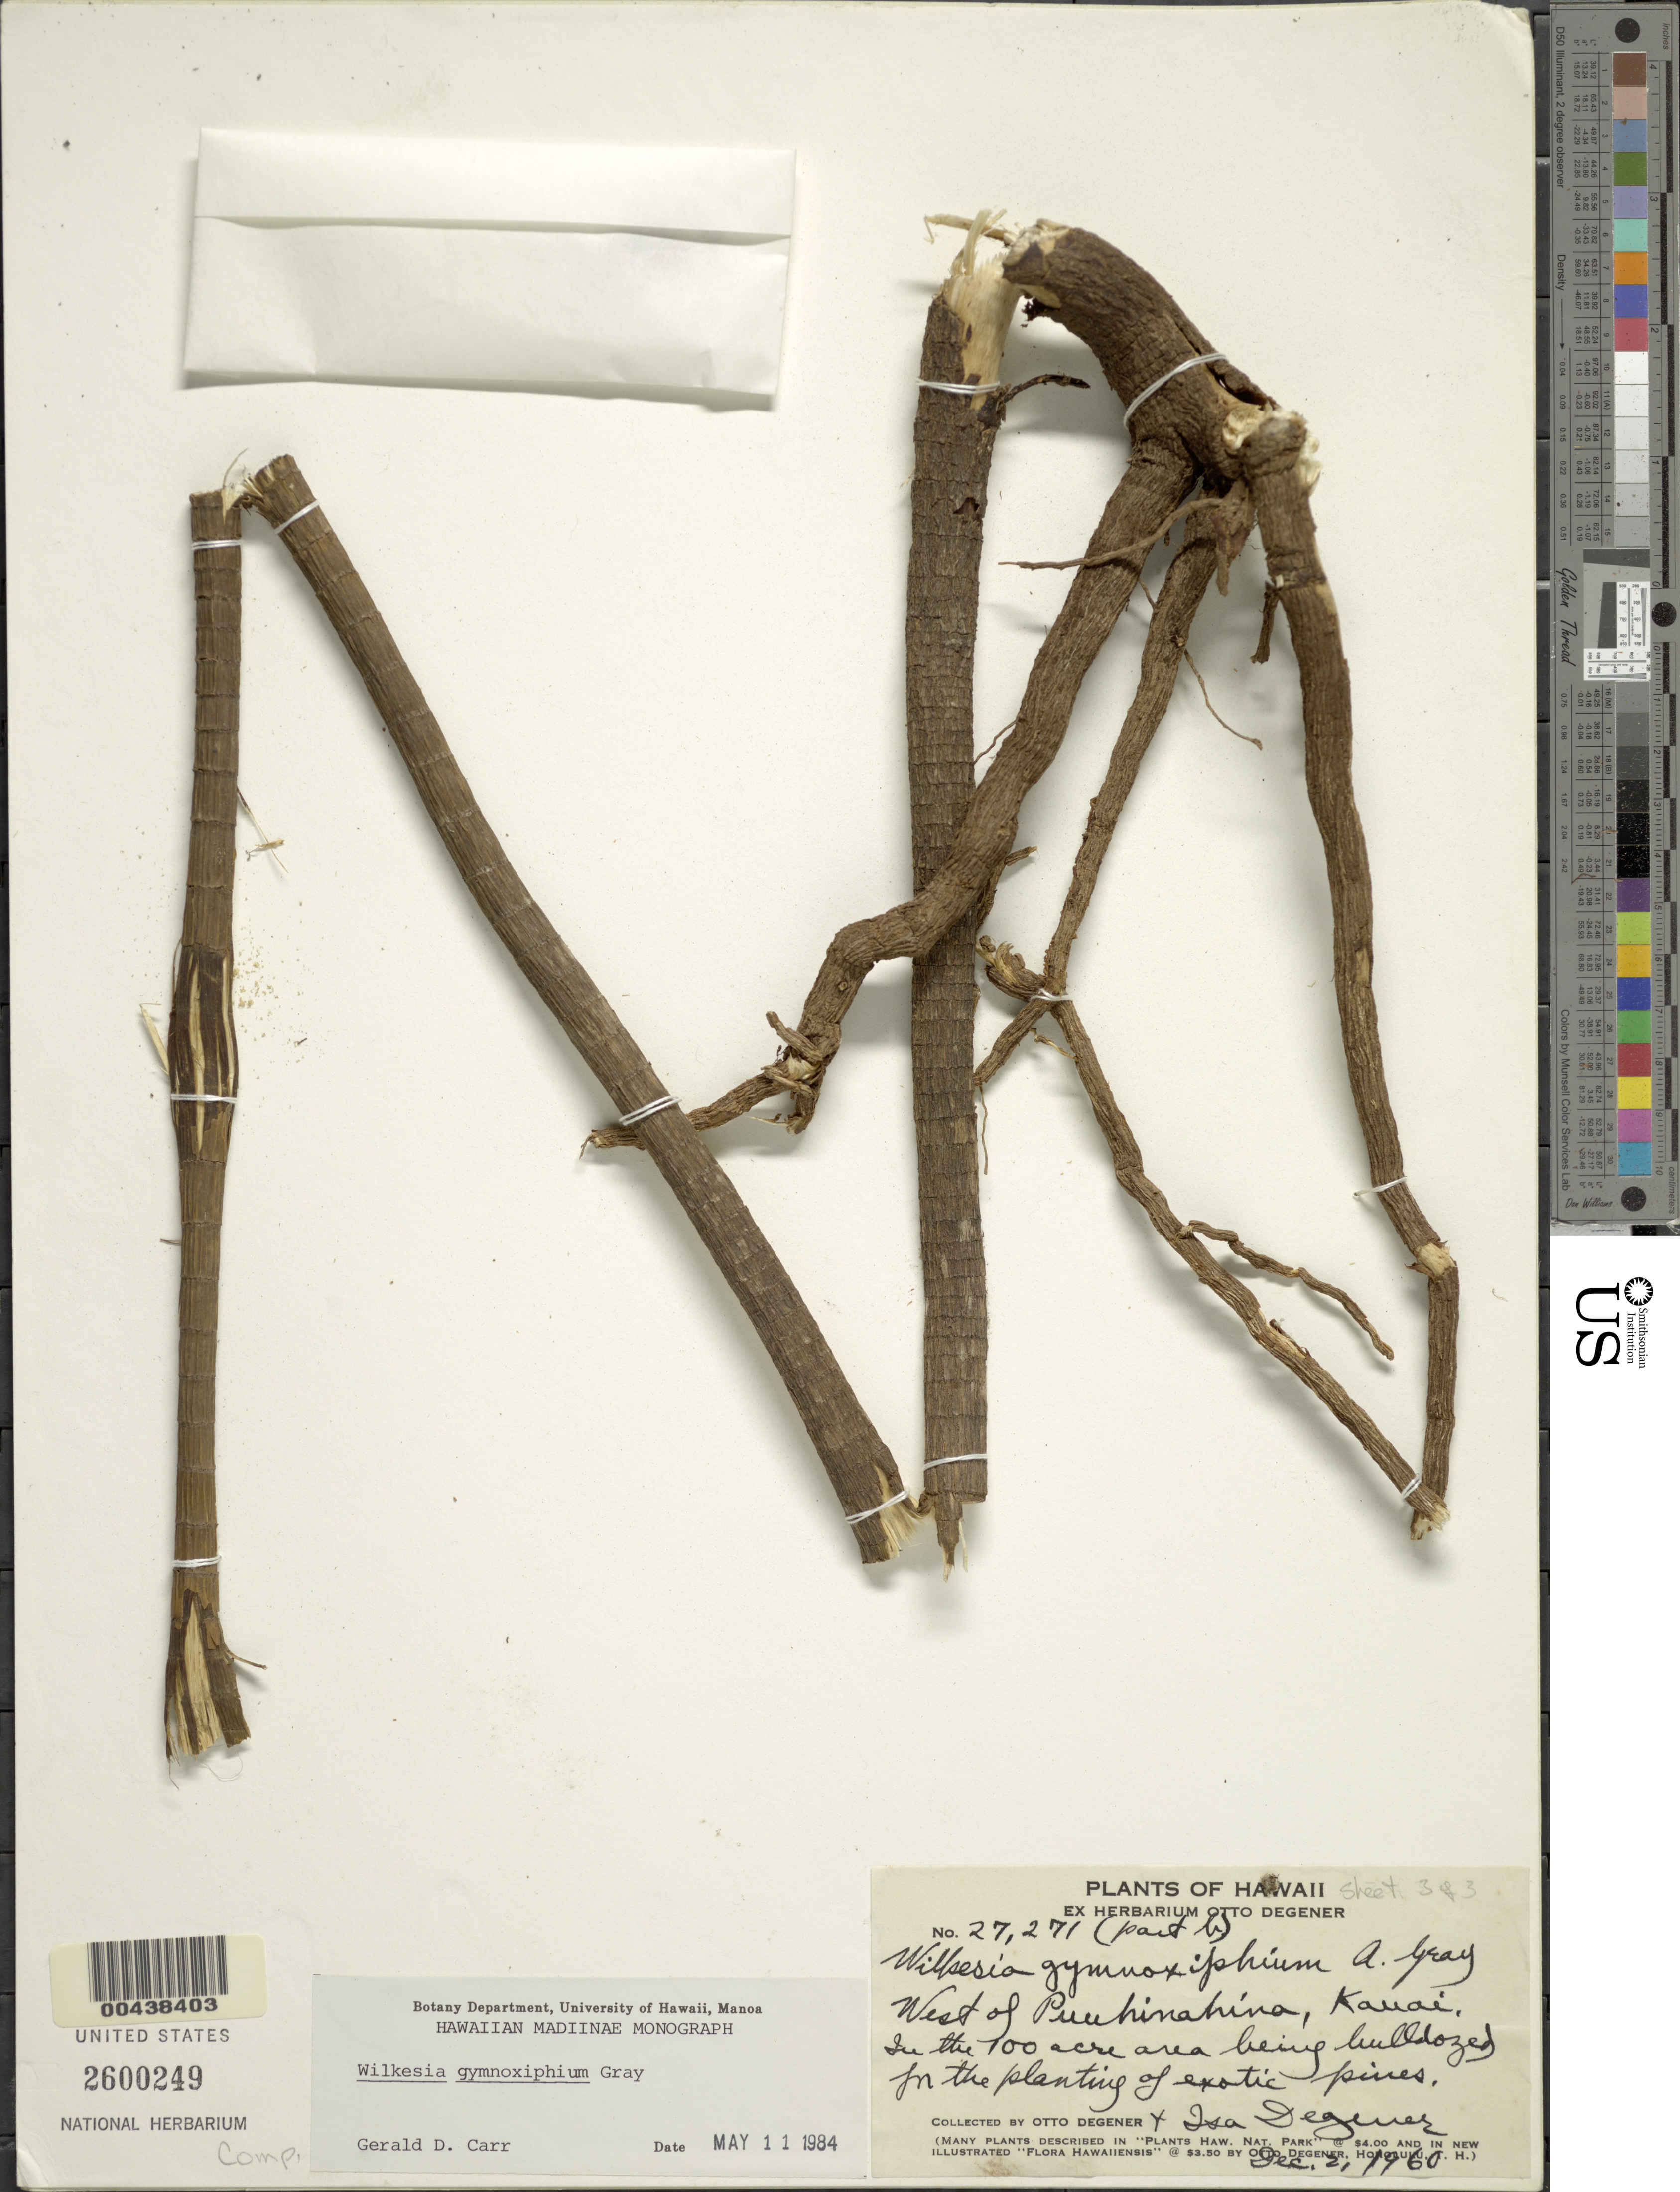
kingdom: Plantae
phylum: Tracheophyta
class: Magnoliopsida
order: Asterales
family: Asteraceae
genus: Wilkesia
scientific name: Wilkesia gymnoxiphium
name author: A. Gray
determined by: Carr, G. D.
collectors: O. Degener & I. Degener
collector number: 27271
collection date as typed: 2 Dec 1960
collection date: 1960-12-02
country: United States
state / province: Hawaii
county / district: Kauai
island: Kaua'i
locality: W of Puuhinahina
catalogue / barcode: US 2600249